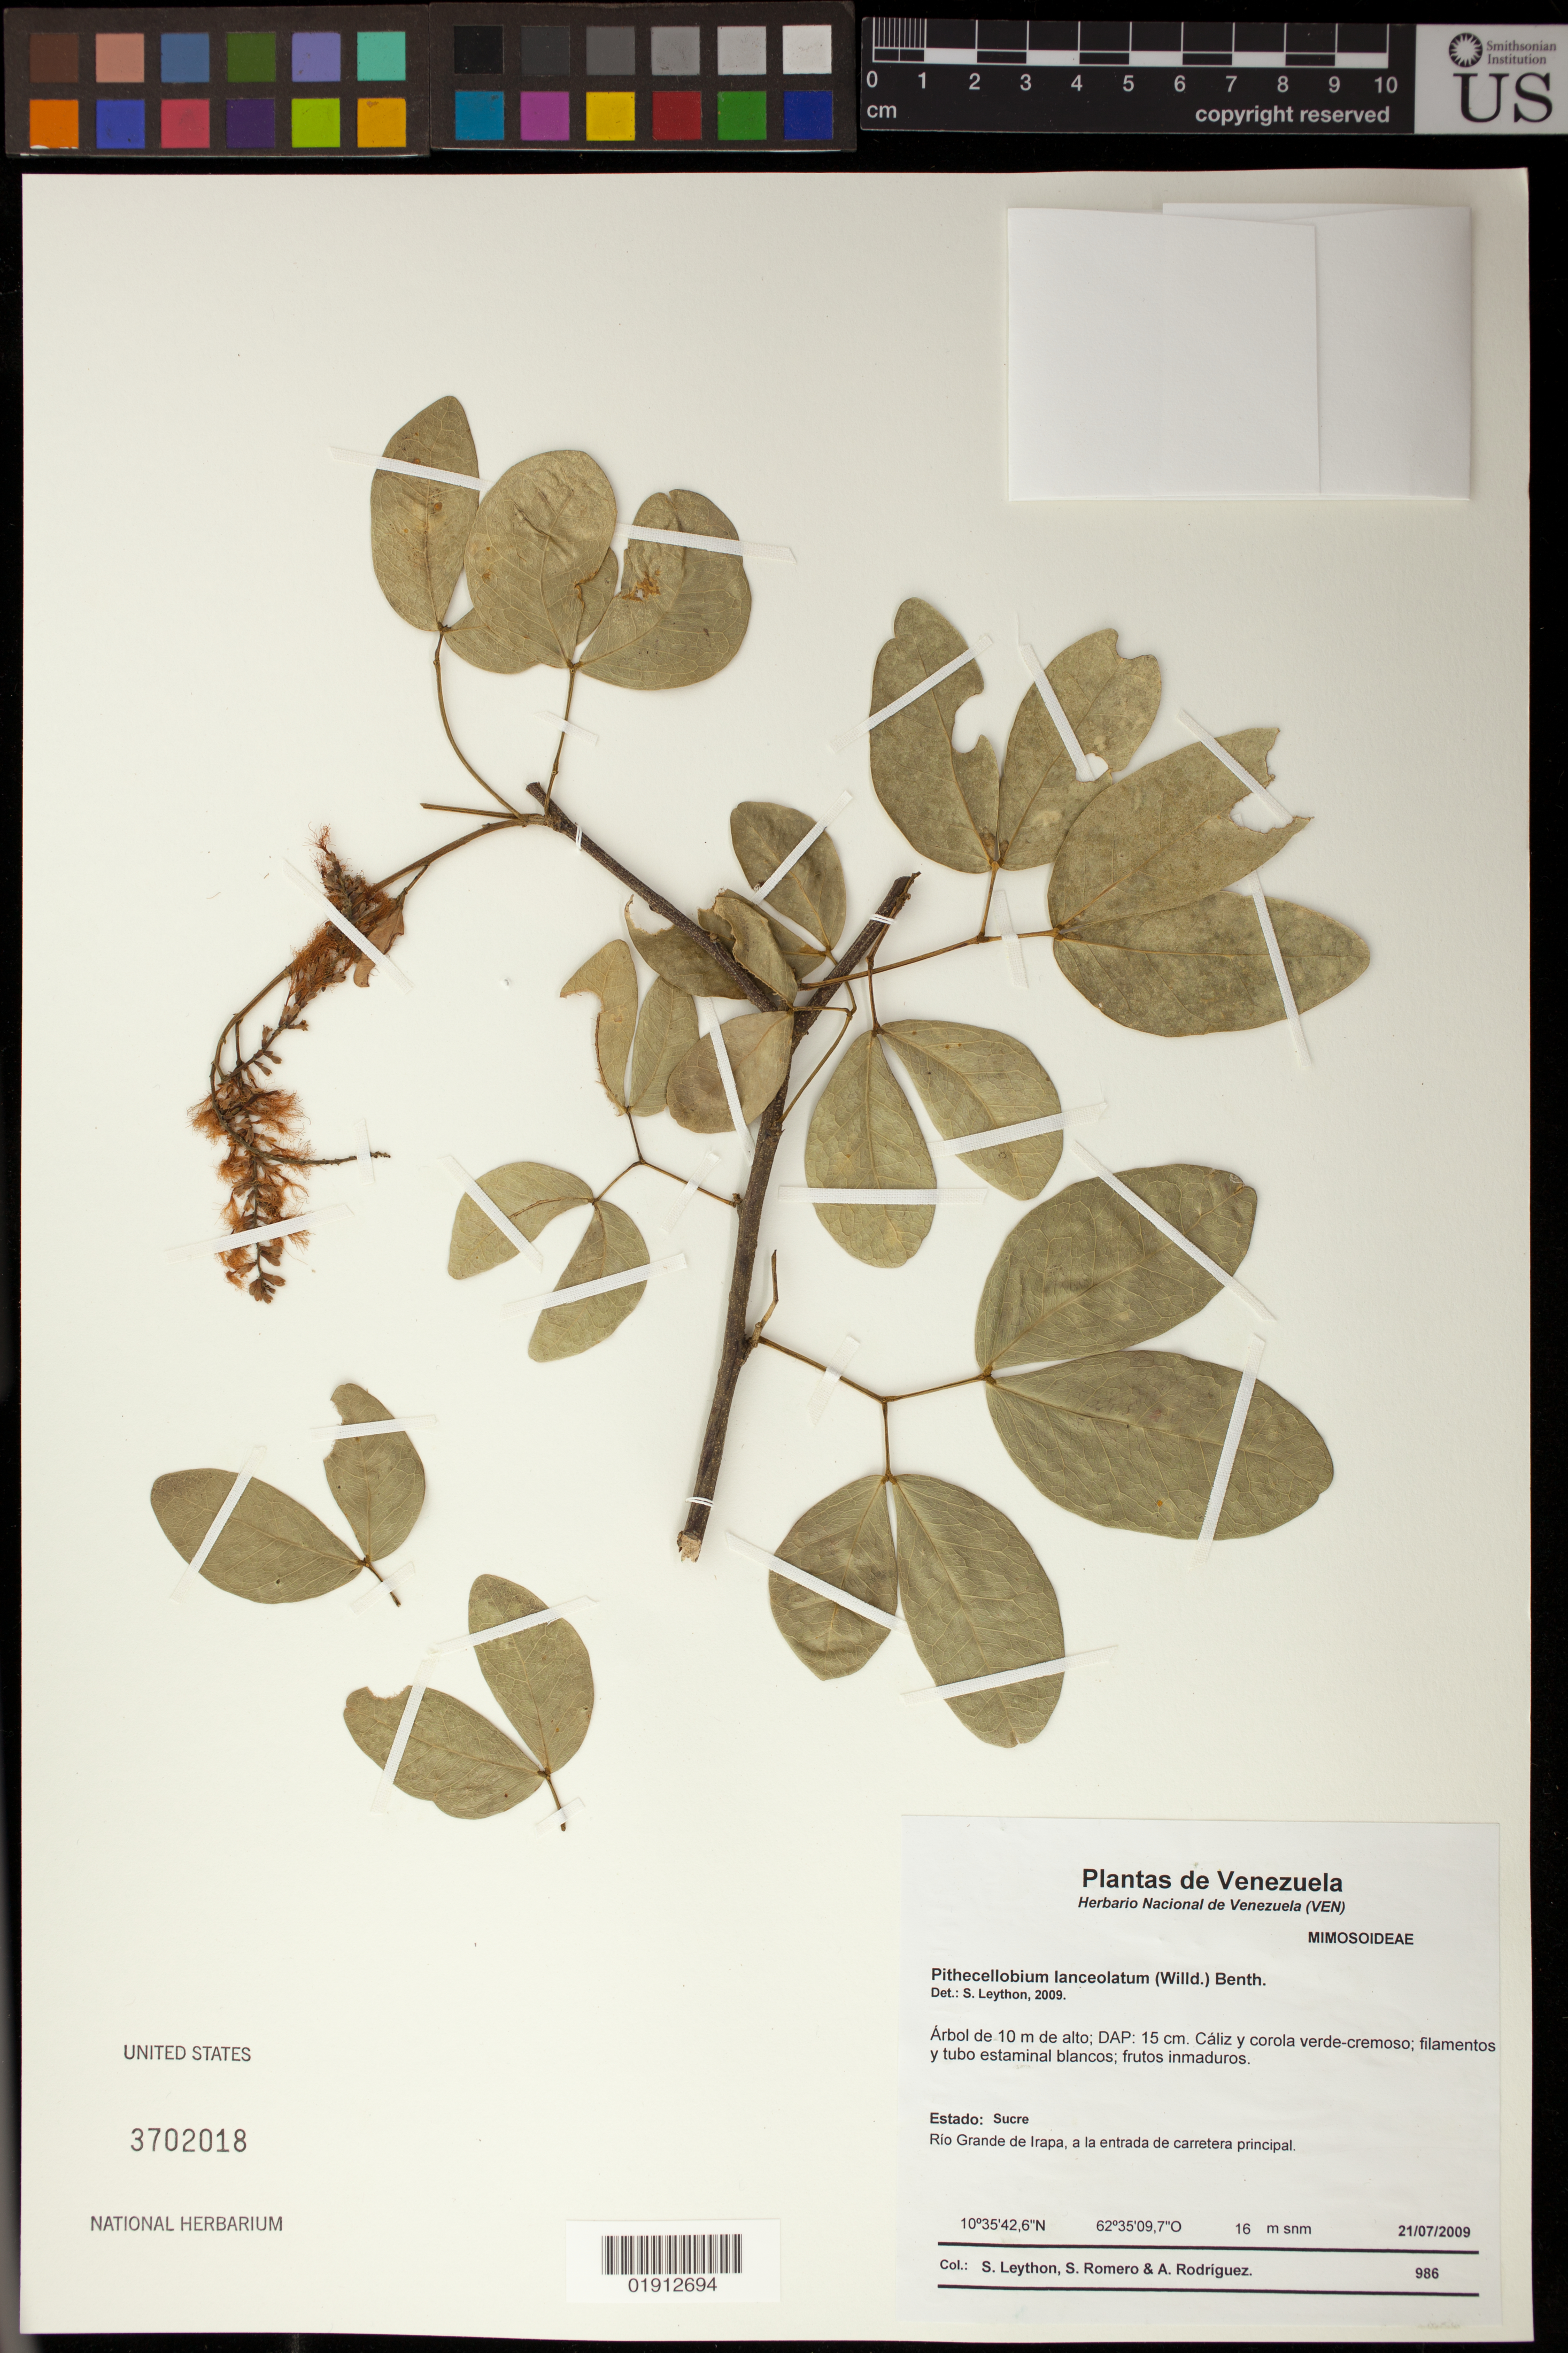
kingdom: Plantae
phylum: Tracheophyta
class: Magnoliopsida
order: Fabales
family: Fabaceae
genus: Pithecellobium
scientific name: Pithecellobium lanceolatum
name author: (Humb. & Bonpl. ex Willd.) Benth.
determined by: Leython, S.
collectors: S. Leython, S. Romero & A. Rodríguez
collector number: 986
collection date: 2009-07-21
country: Venezuela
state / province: Sucre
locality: Rio Grande de Irapa, a la entrada de carretera principal.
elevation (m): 16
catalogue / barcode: US 3702018